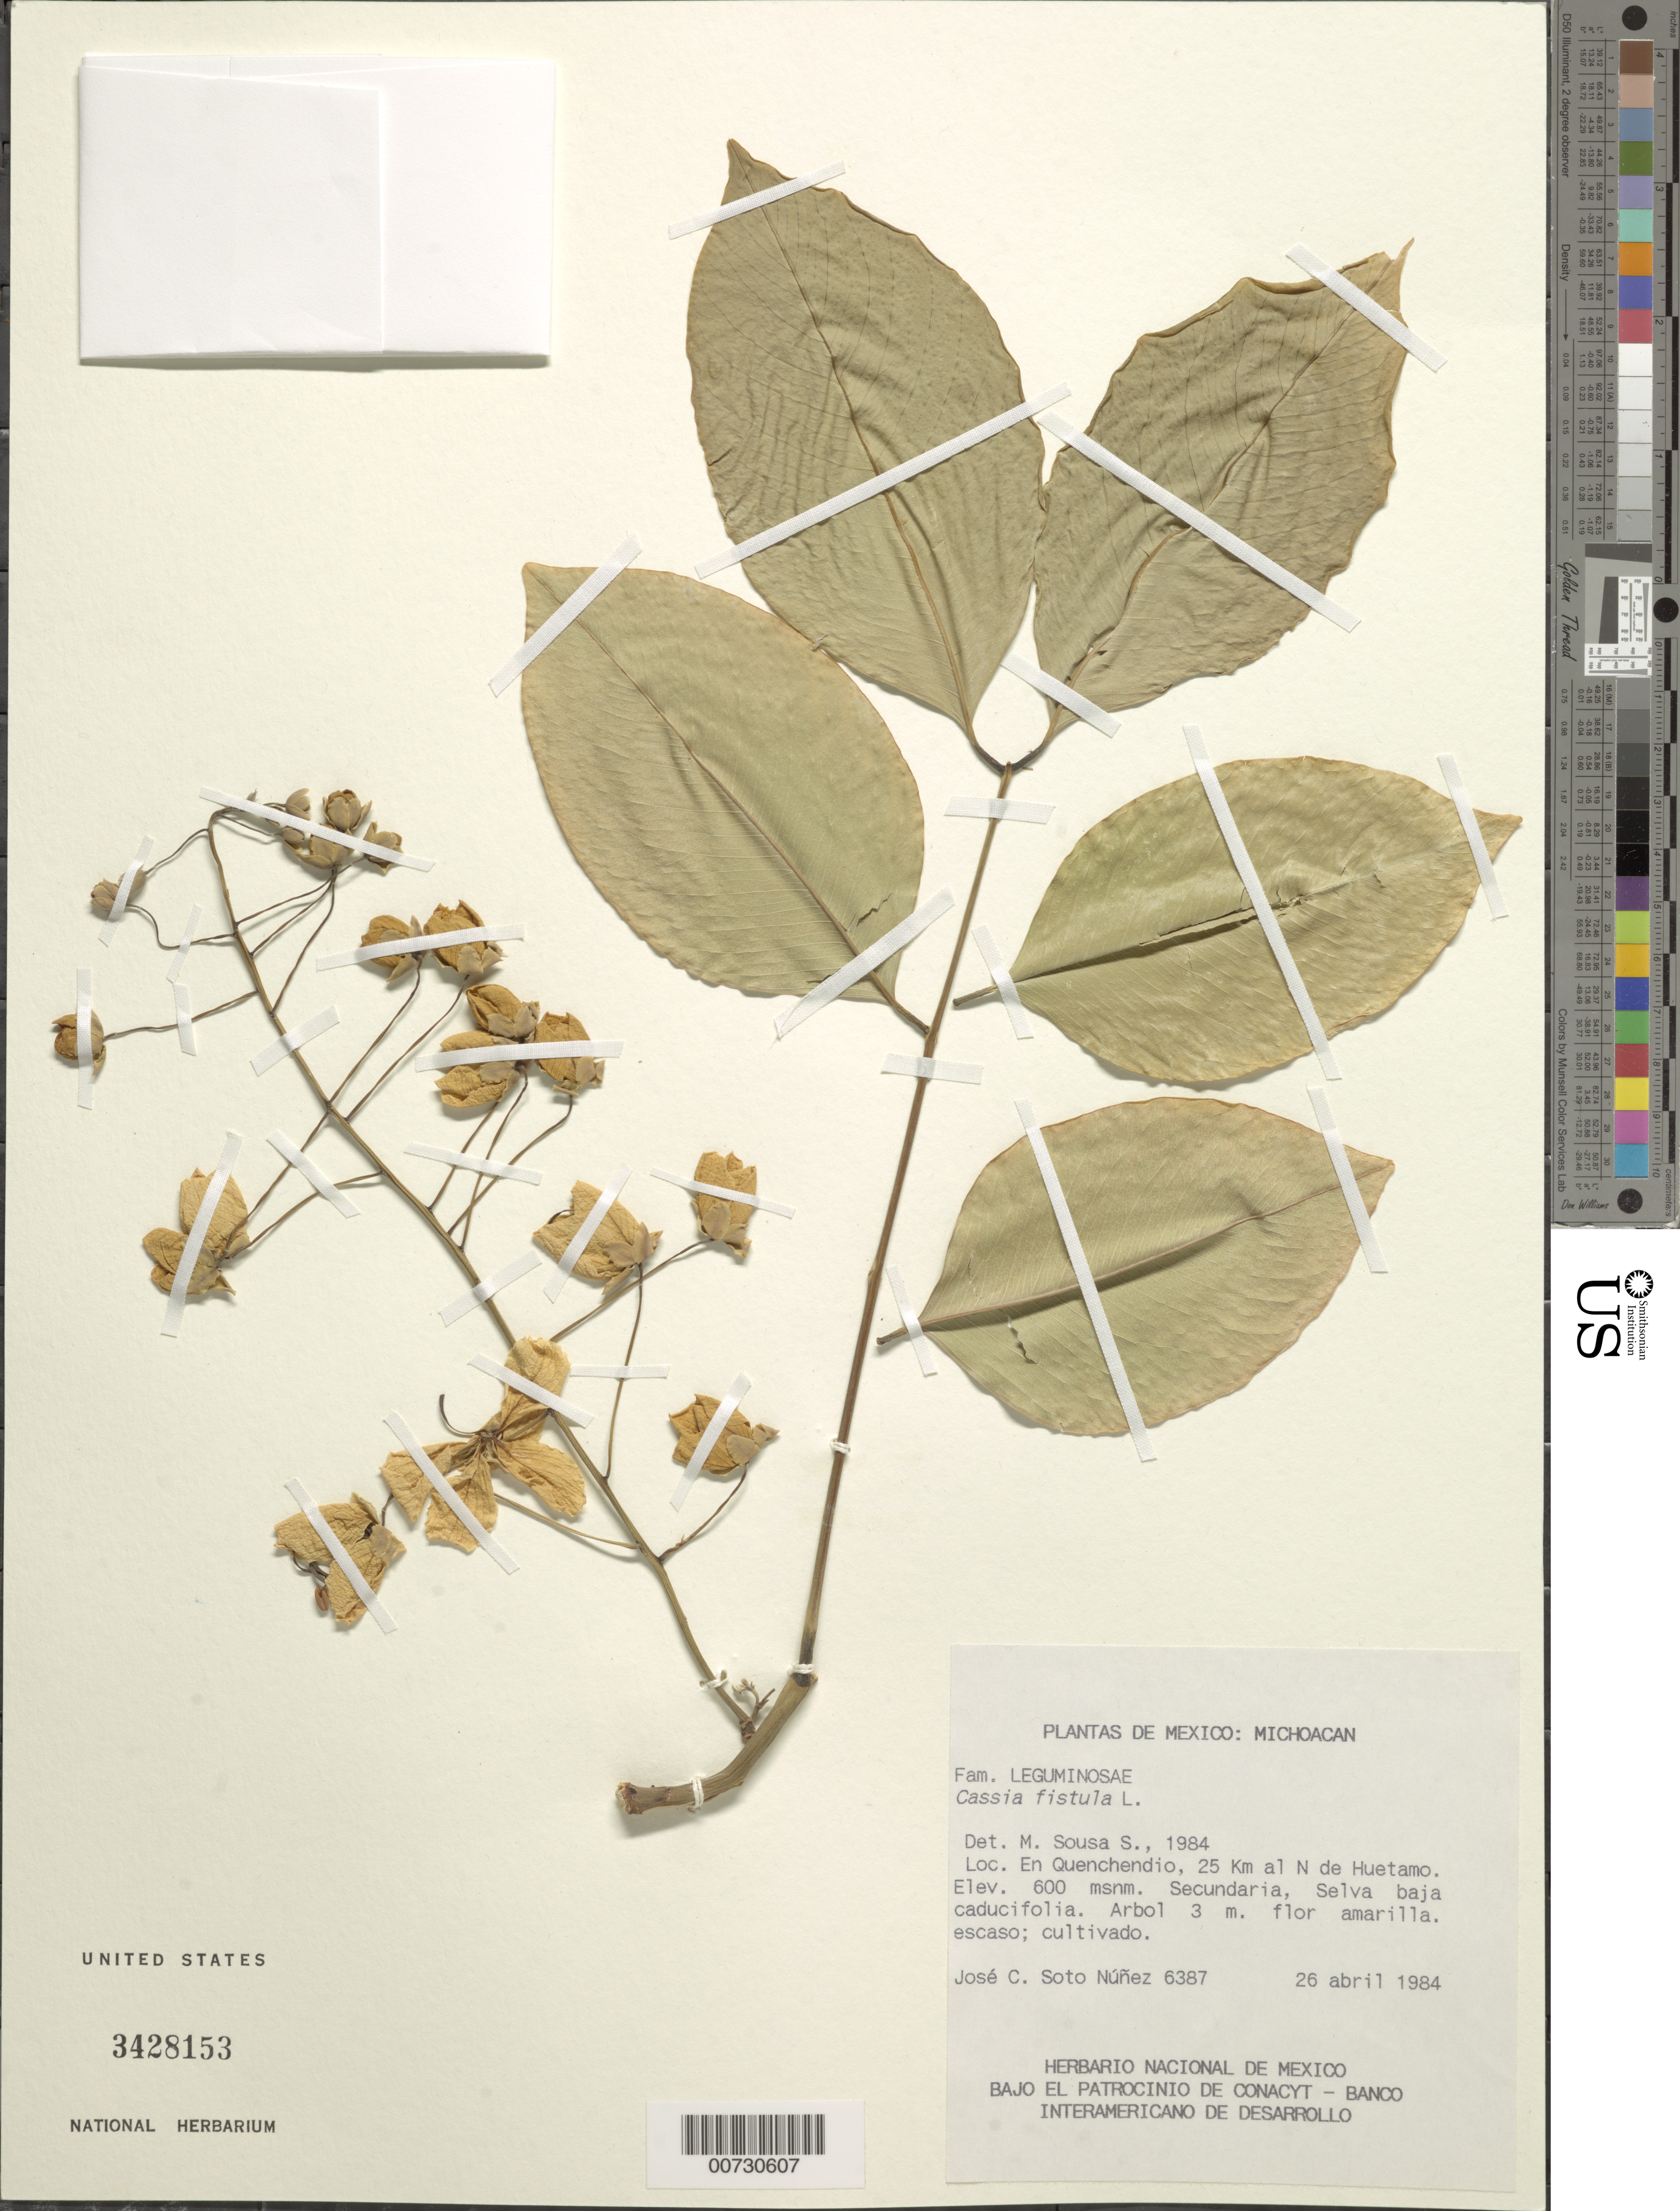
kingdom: Plantae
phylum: Tracheophyta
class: Magnoliopsida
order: Fabales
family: Fabaceae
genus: Cassia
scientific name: Cassia fistula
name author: L.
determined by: Acosta Solis, M.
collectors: J. C. Soto Núñez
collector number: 6387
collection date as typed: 26 Apr 1984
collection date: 1984-04-26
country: Mexico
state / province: Michoacán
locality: N of Huetamo, en Quenchendio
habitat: Secundaria, Selva baja caducifolia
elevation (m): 600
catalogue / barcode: US 3428153